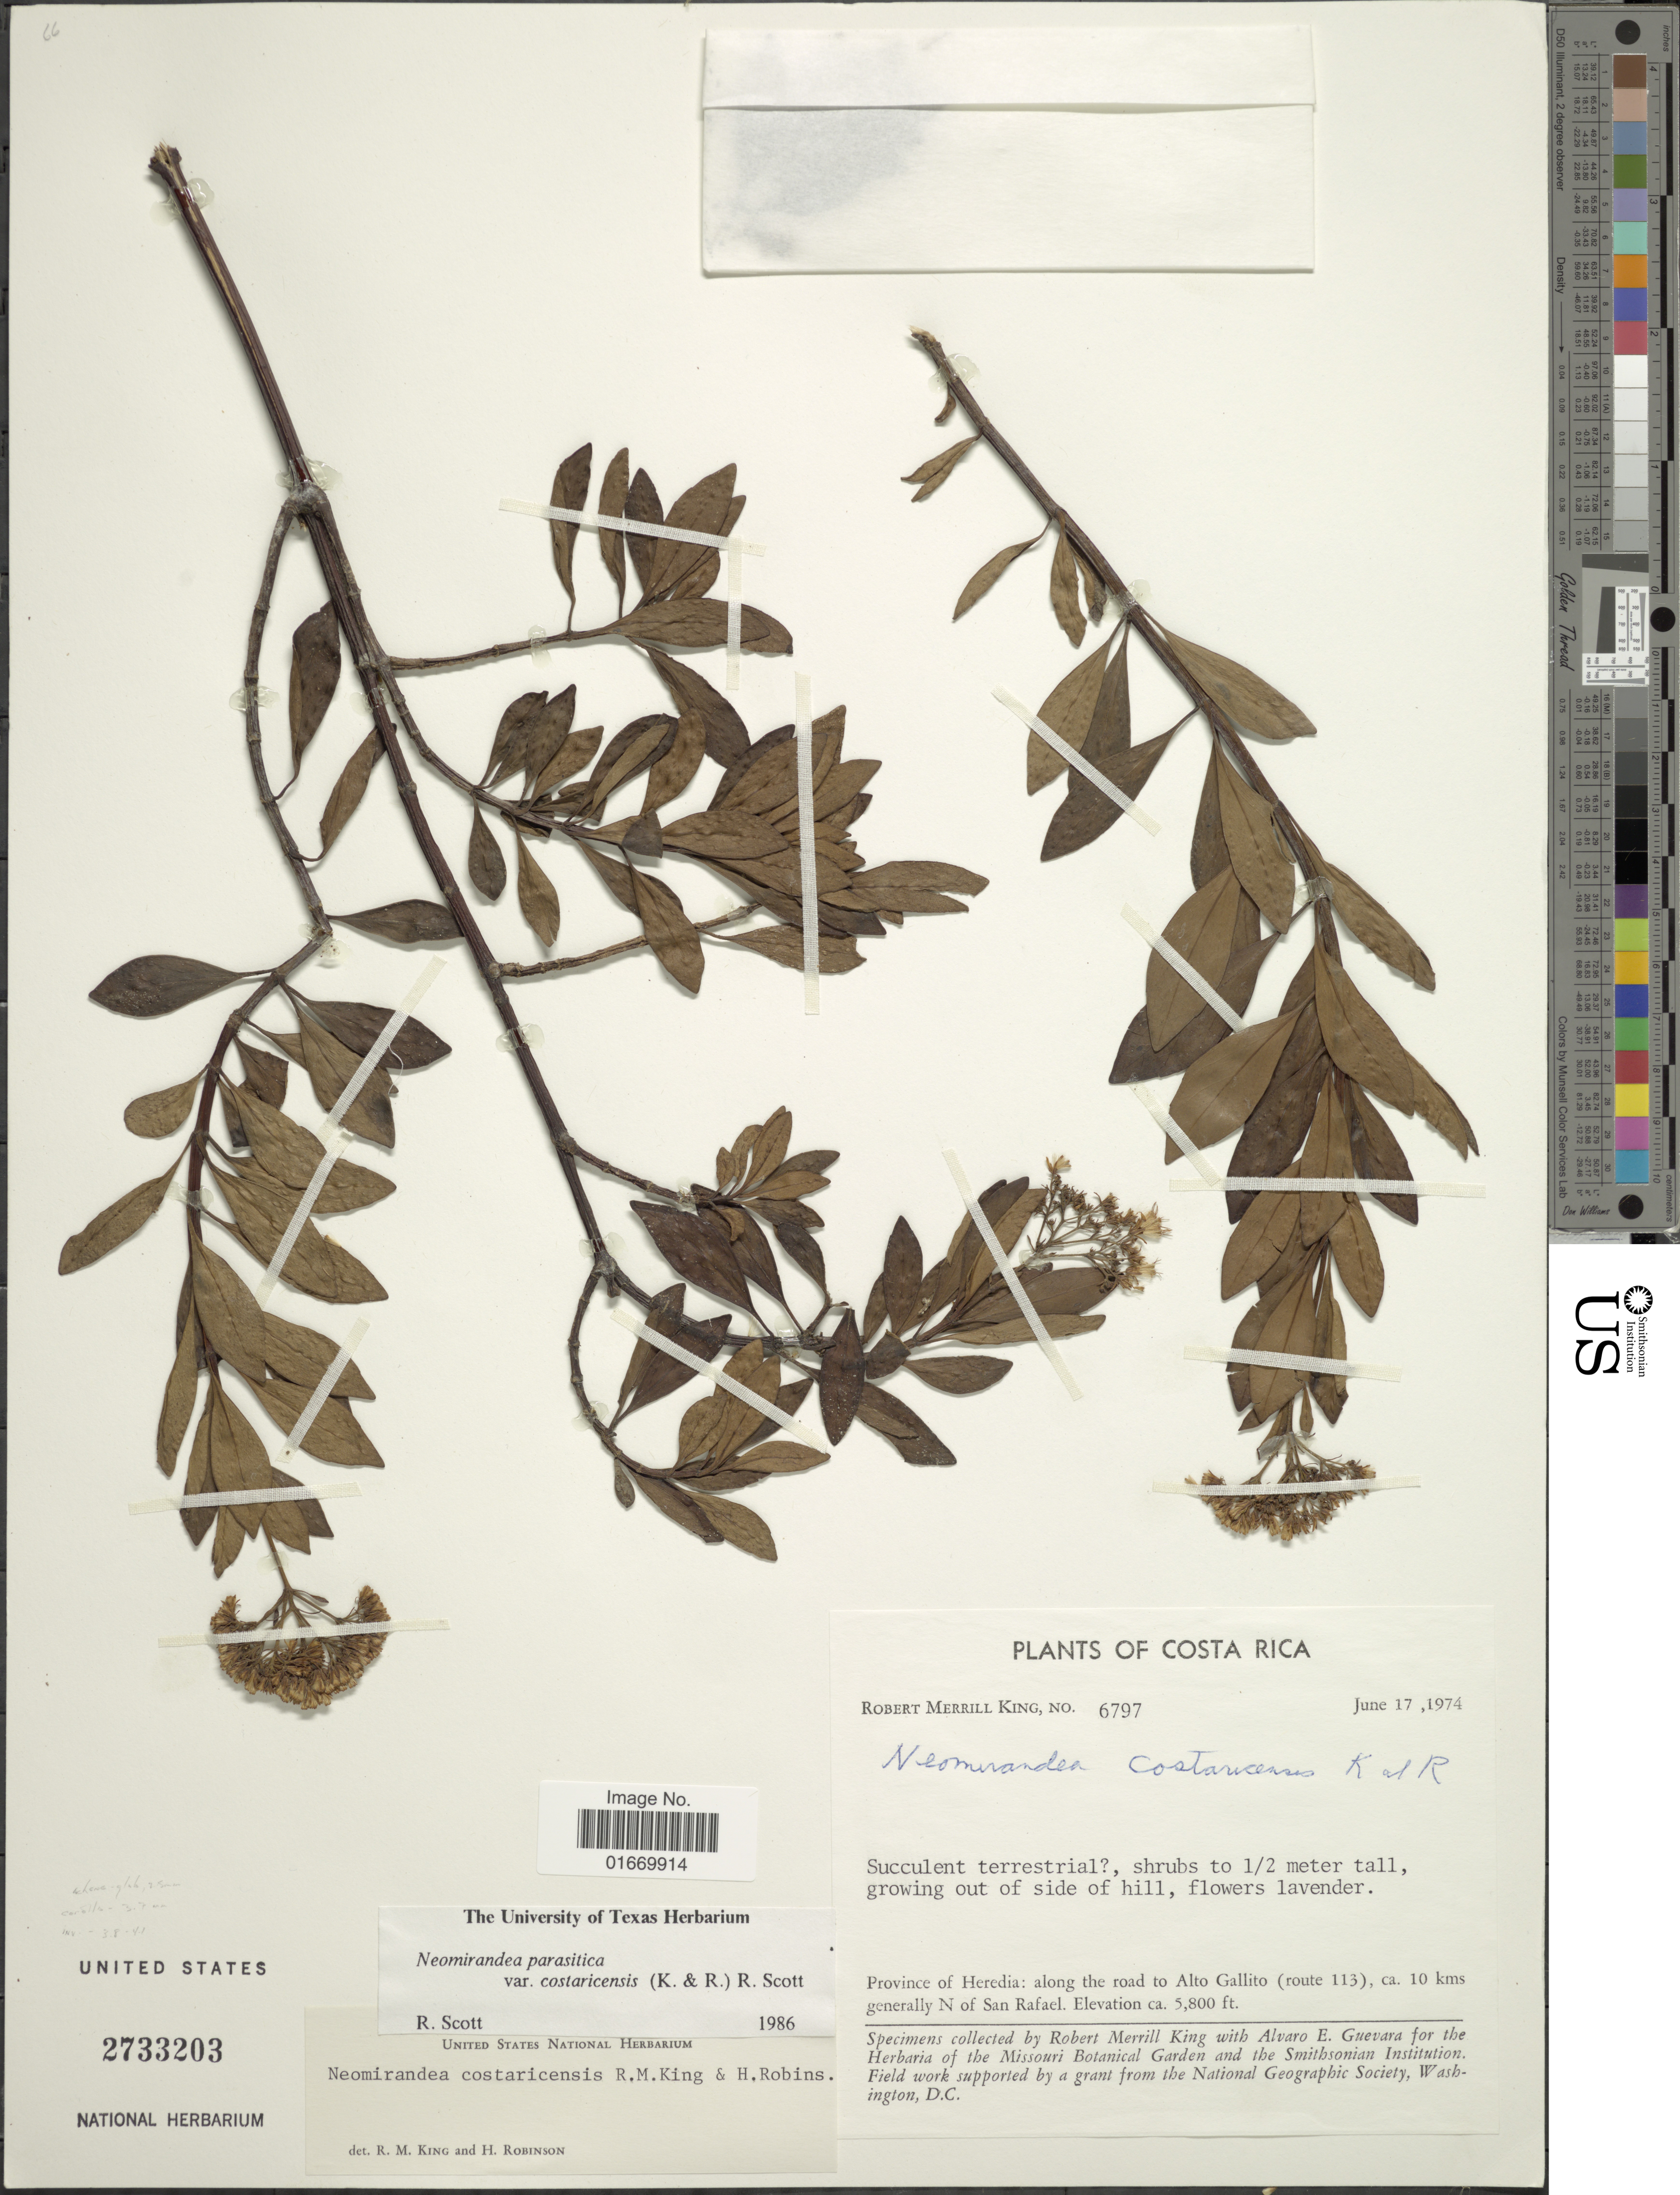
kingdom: Plantae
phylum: Tracheophyta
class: Magnoliopsida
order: Asterales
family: Asteraceae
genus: Neomirandea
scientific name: Neomirandea costaricensis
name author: R.M. King & H. Rob.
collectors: R. M. King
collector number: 6797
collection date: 1974-06-17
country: Costa Rica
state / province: Heredia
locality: Along the road to Alto Gallito (route 113), ca 10 kms generally N of San Rafael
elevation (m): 1768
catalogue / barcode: US 2733203